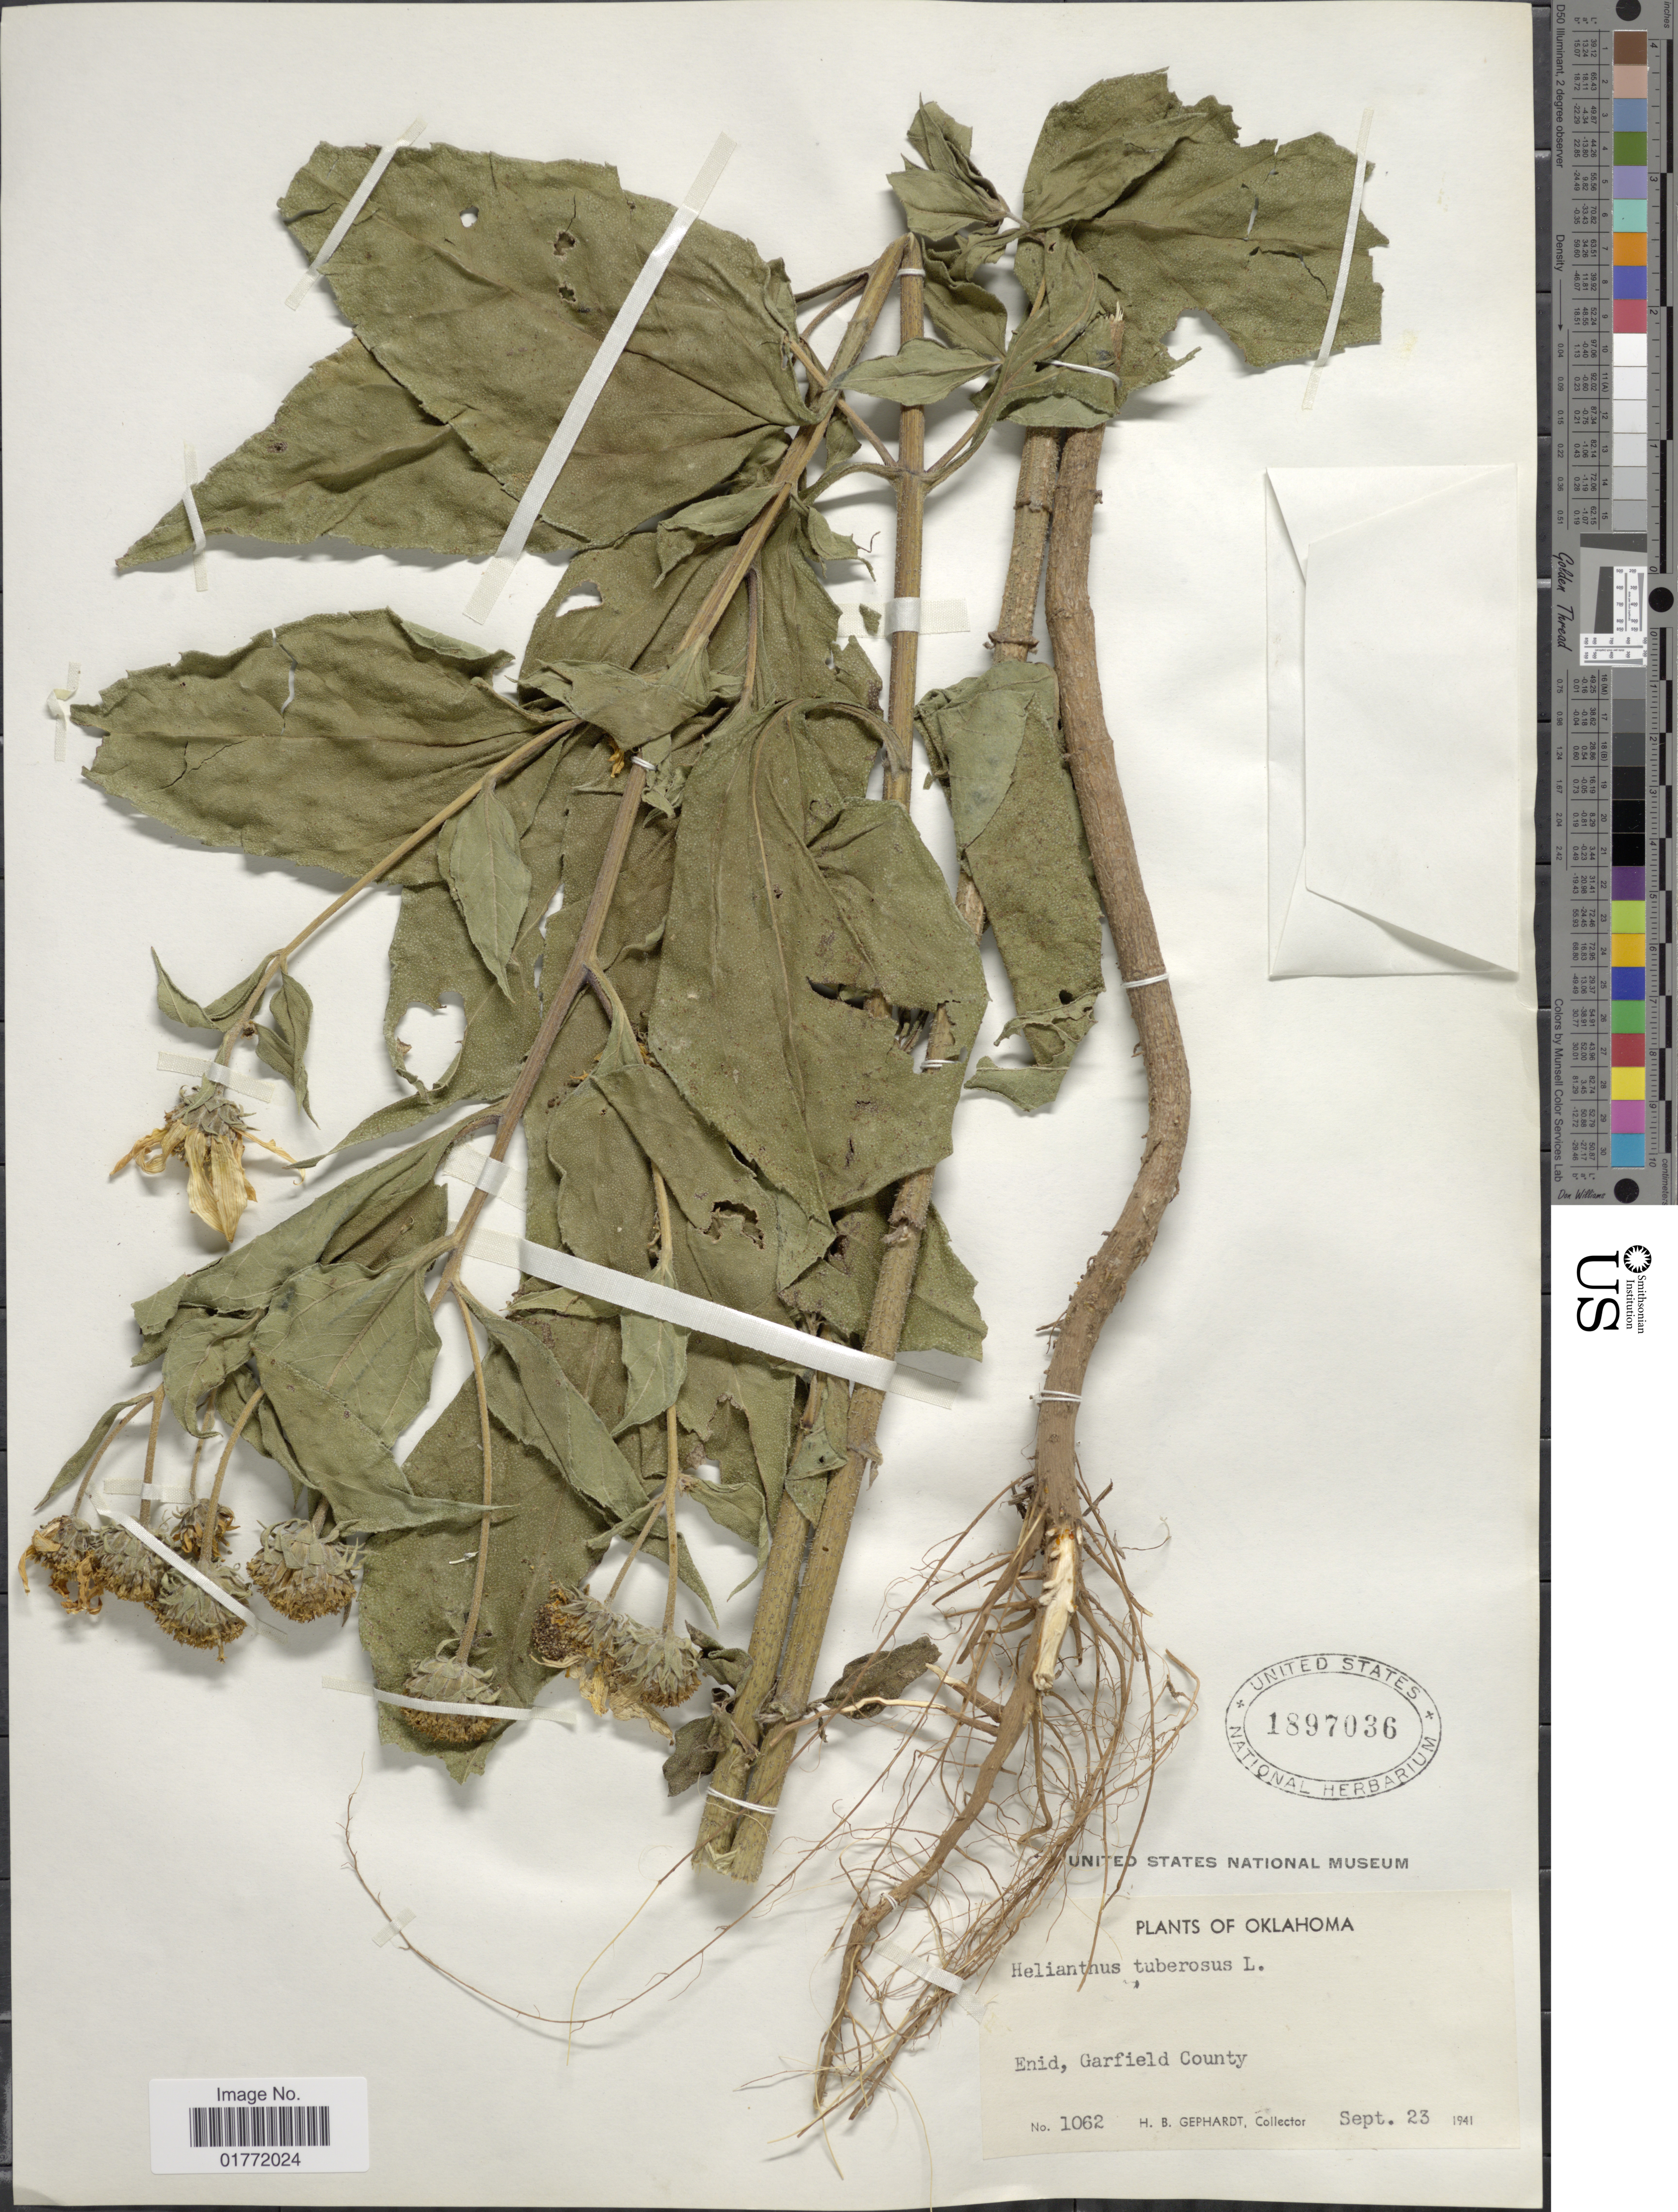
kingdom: Plantae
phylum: Tracheophyta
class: Magnoliopsida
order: Asterales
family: Asteraceae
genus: Helianthus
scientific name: Helianthus tuberosus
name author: L.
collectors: H. Gephardt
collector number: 1062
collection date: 1941-09-23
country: United States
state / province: Oklahoma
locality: Oklahoma,. Enid, Garfield County.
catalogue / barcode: US 1897036